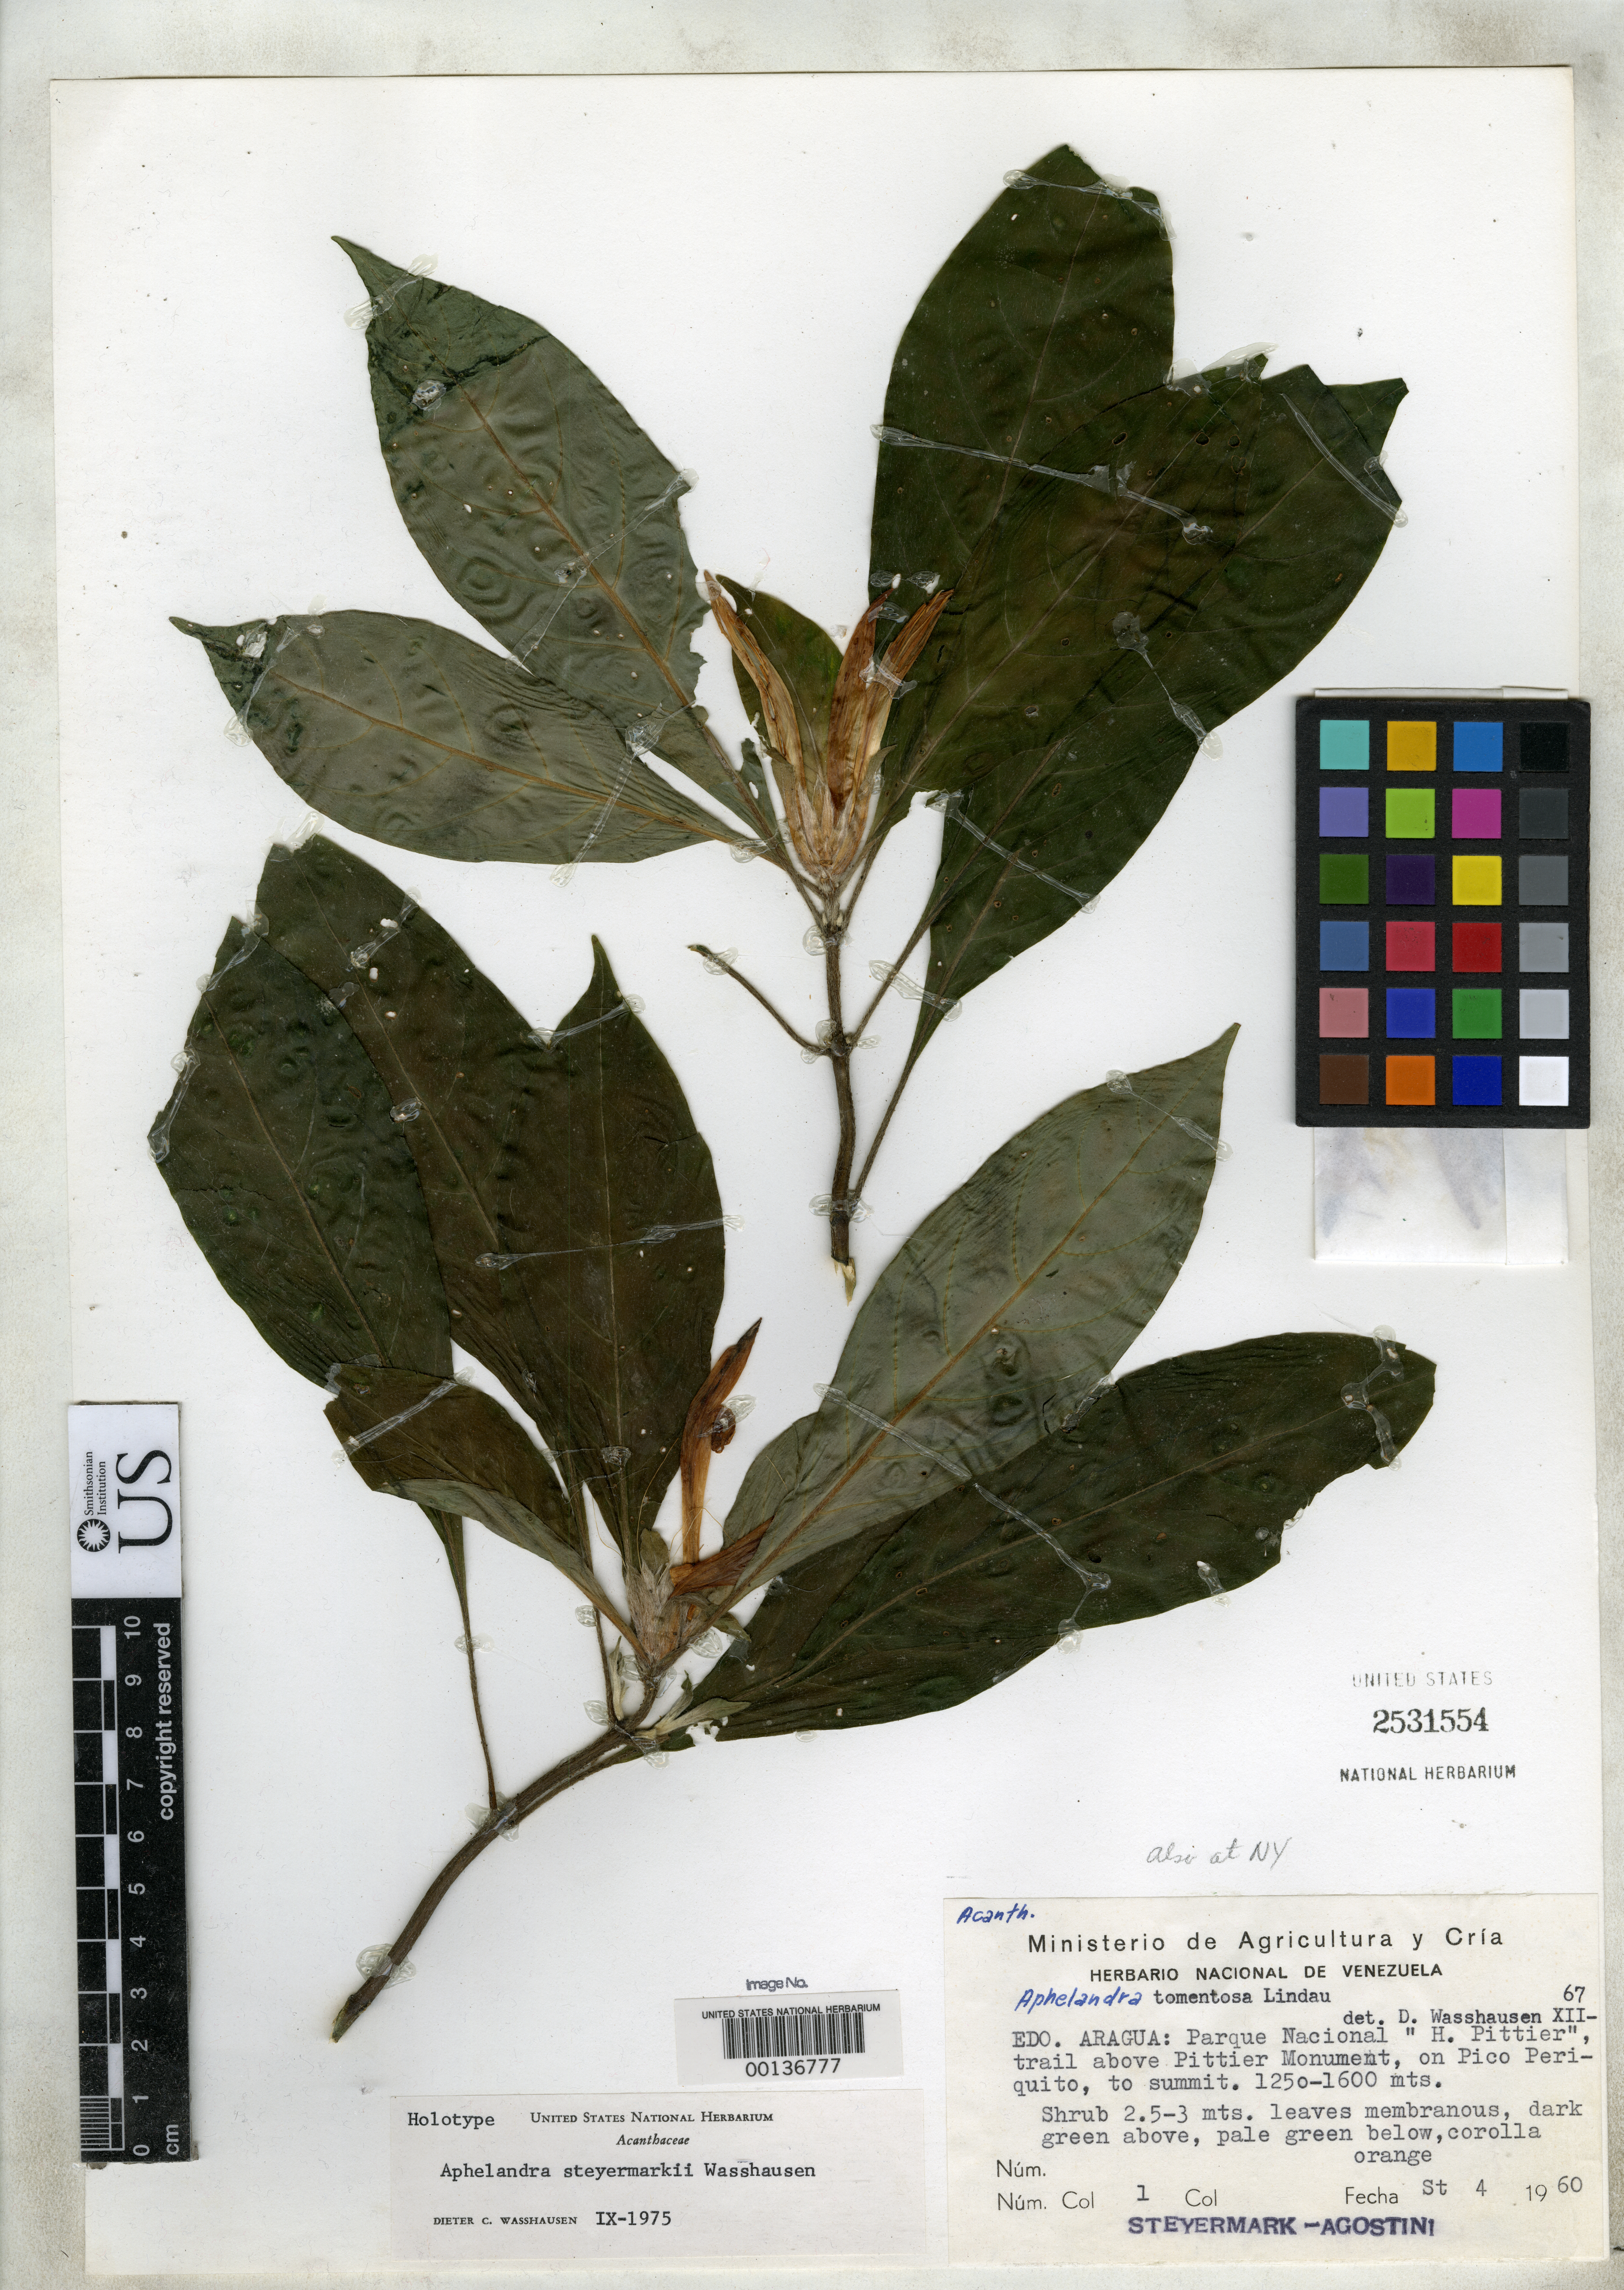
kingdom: Plantae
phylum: Tracheophyta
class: Magnoliopsida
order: Lamiales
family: Acanthaceae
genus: Aphelandra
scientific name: Aphelandra steyermarkii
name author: Wassh.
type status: Holotype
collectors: J. Steyermark & G. Agostini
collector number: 1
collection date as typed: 04 Sep 1960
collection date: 1960-09-04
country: Venezuela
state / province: Aragua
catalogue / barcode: US 2531554